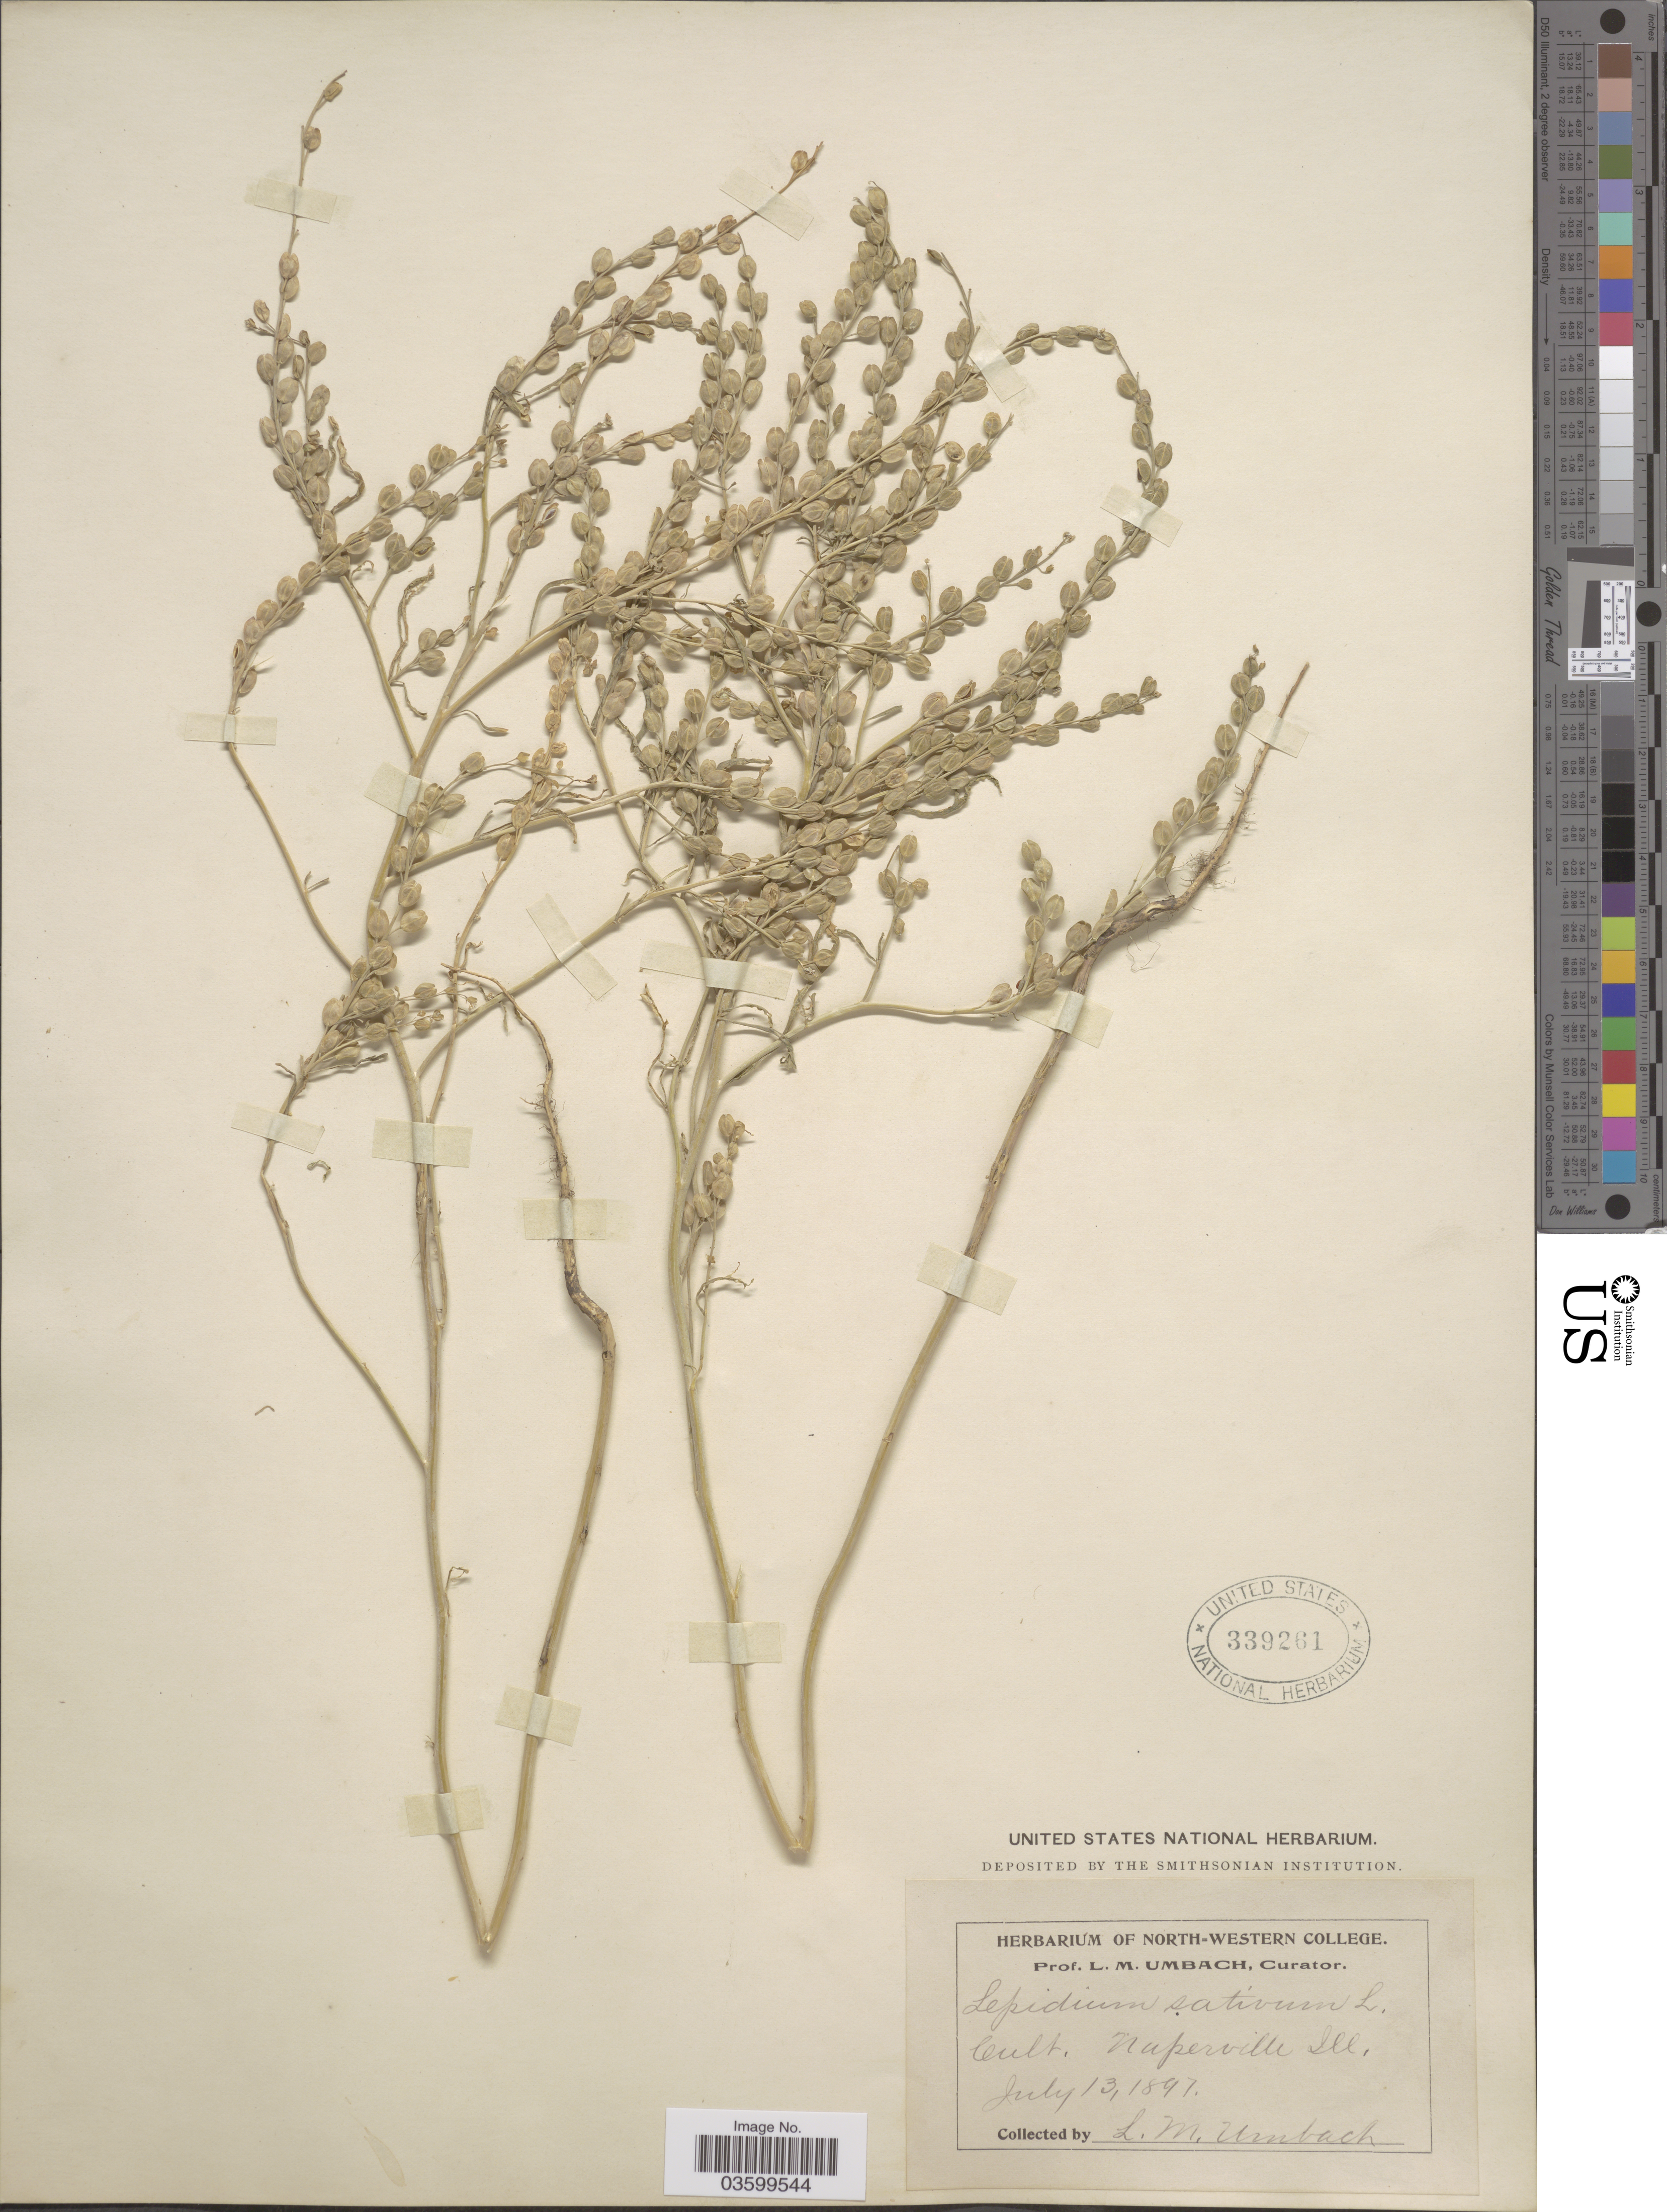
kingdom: Plantae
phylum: Tracheophyta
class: Magnoliopsida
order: Brassicales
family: Brassicaceae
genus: Lepidium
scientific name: Lepidium sativum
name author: L.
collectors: L. M. Umbach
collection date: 1897-07-13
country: United States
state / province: Illinois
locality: Naperville.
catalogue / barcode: US 339261